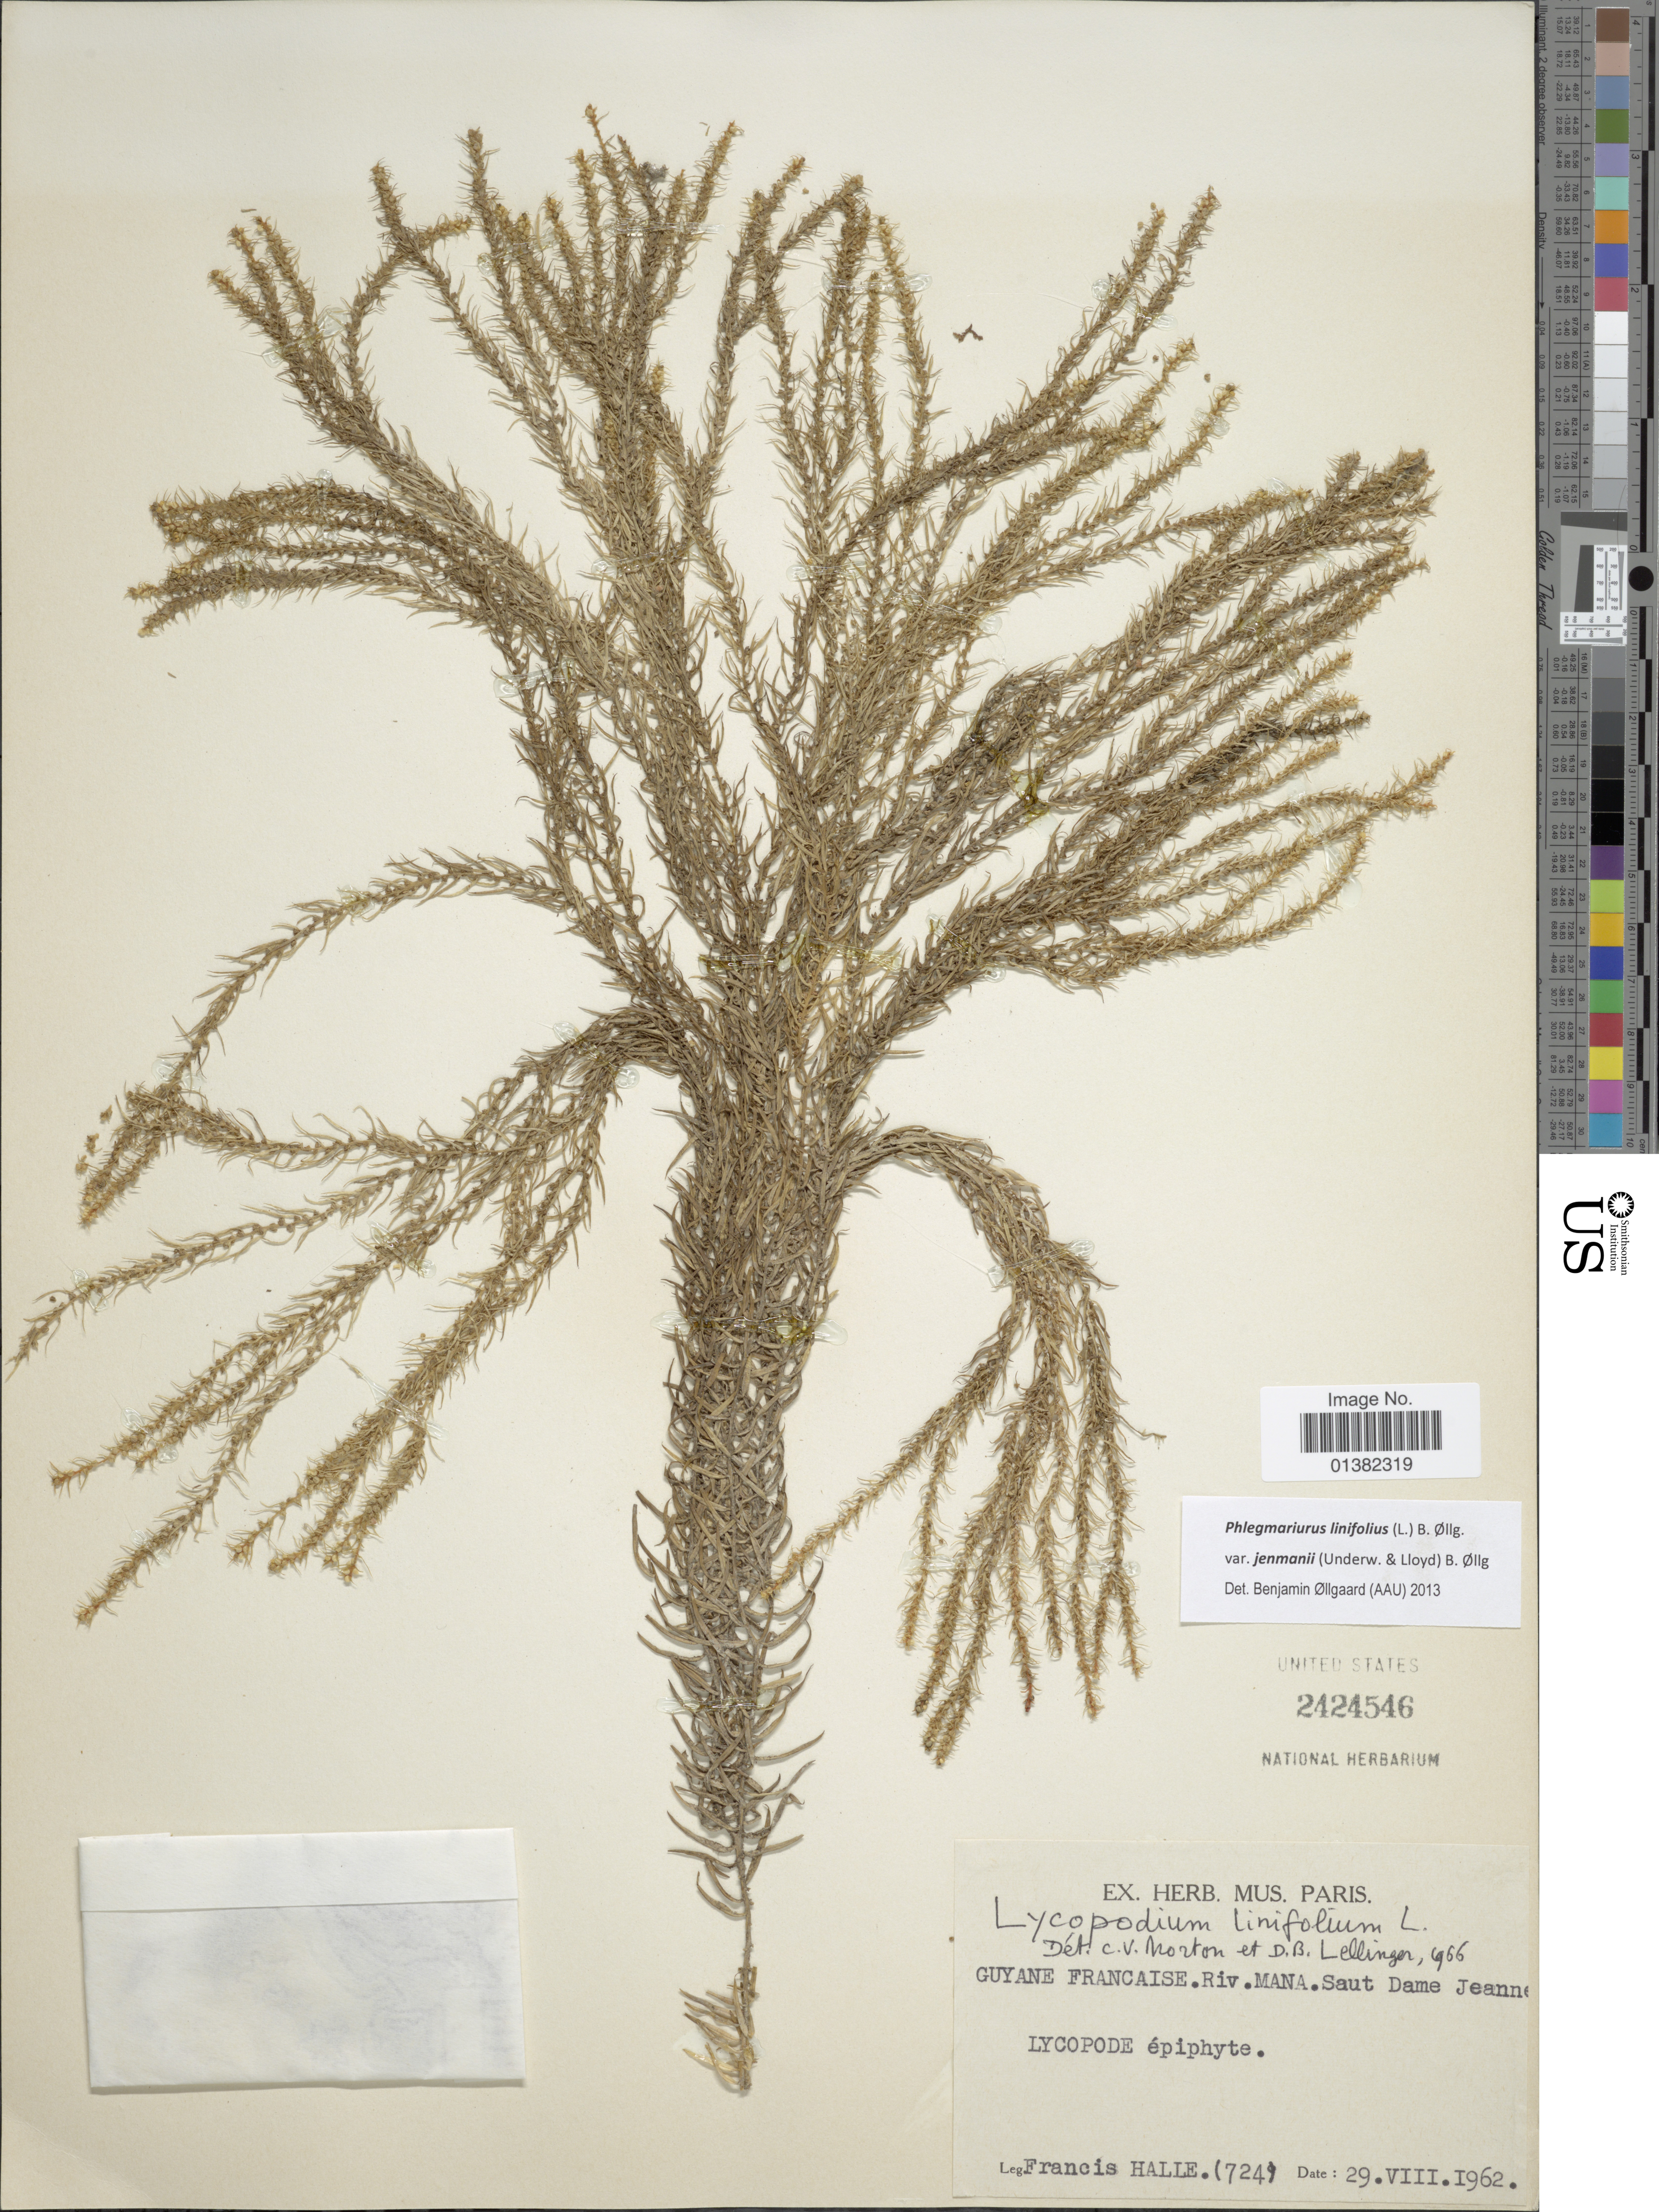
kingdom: Plantae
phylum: Tracheophyta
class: Lycopodiopsida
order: Lycopodiales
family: Lycopodiaceae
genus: Phlegmariurus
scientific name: Phlegmariurus linifolius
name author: (L.) B. Øllg.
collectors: F. Hallé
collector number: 724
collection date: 1962-08-29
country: French Guiana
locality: Guyane Francaise. Riv. Mana. Saut Dame Jeanne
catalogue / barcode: US 2424546